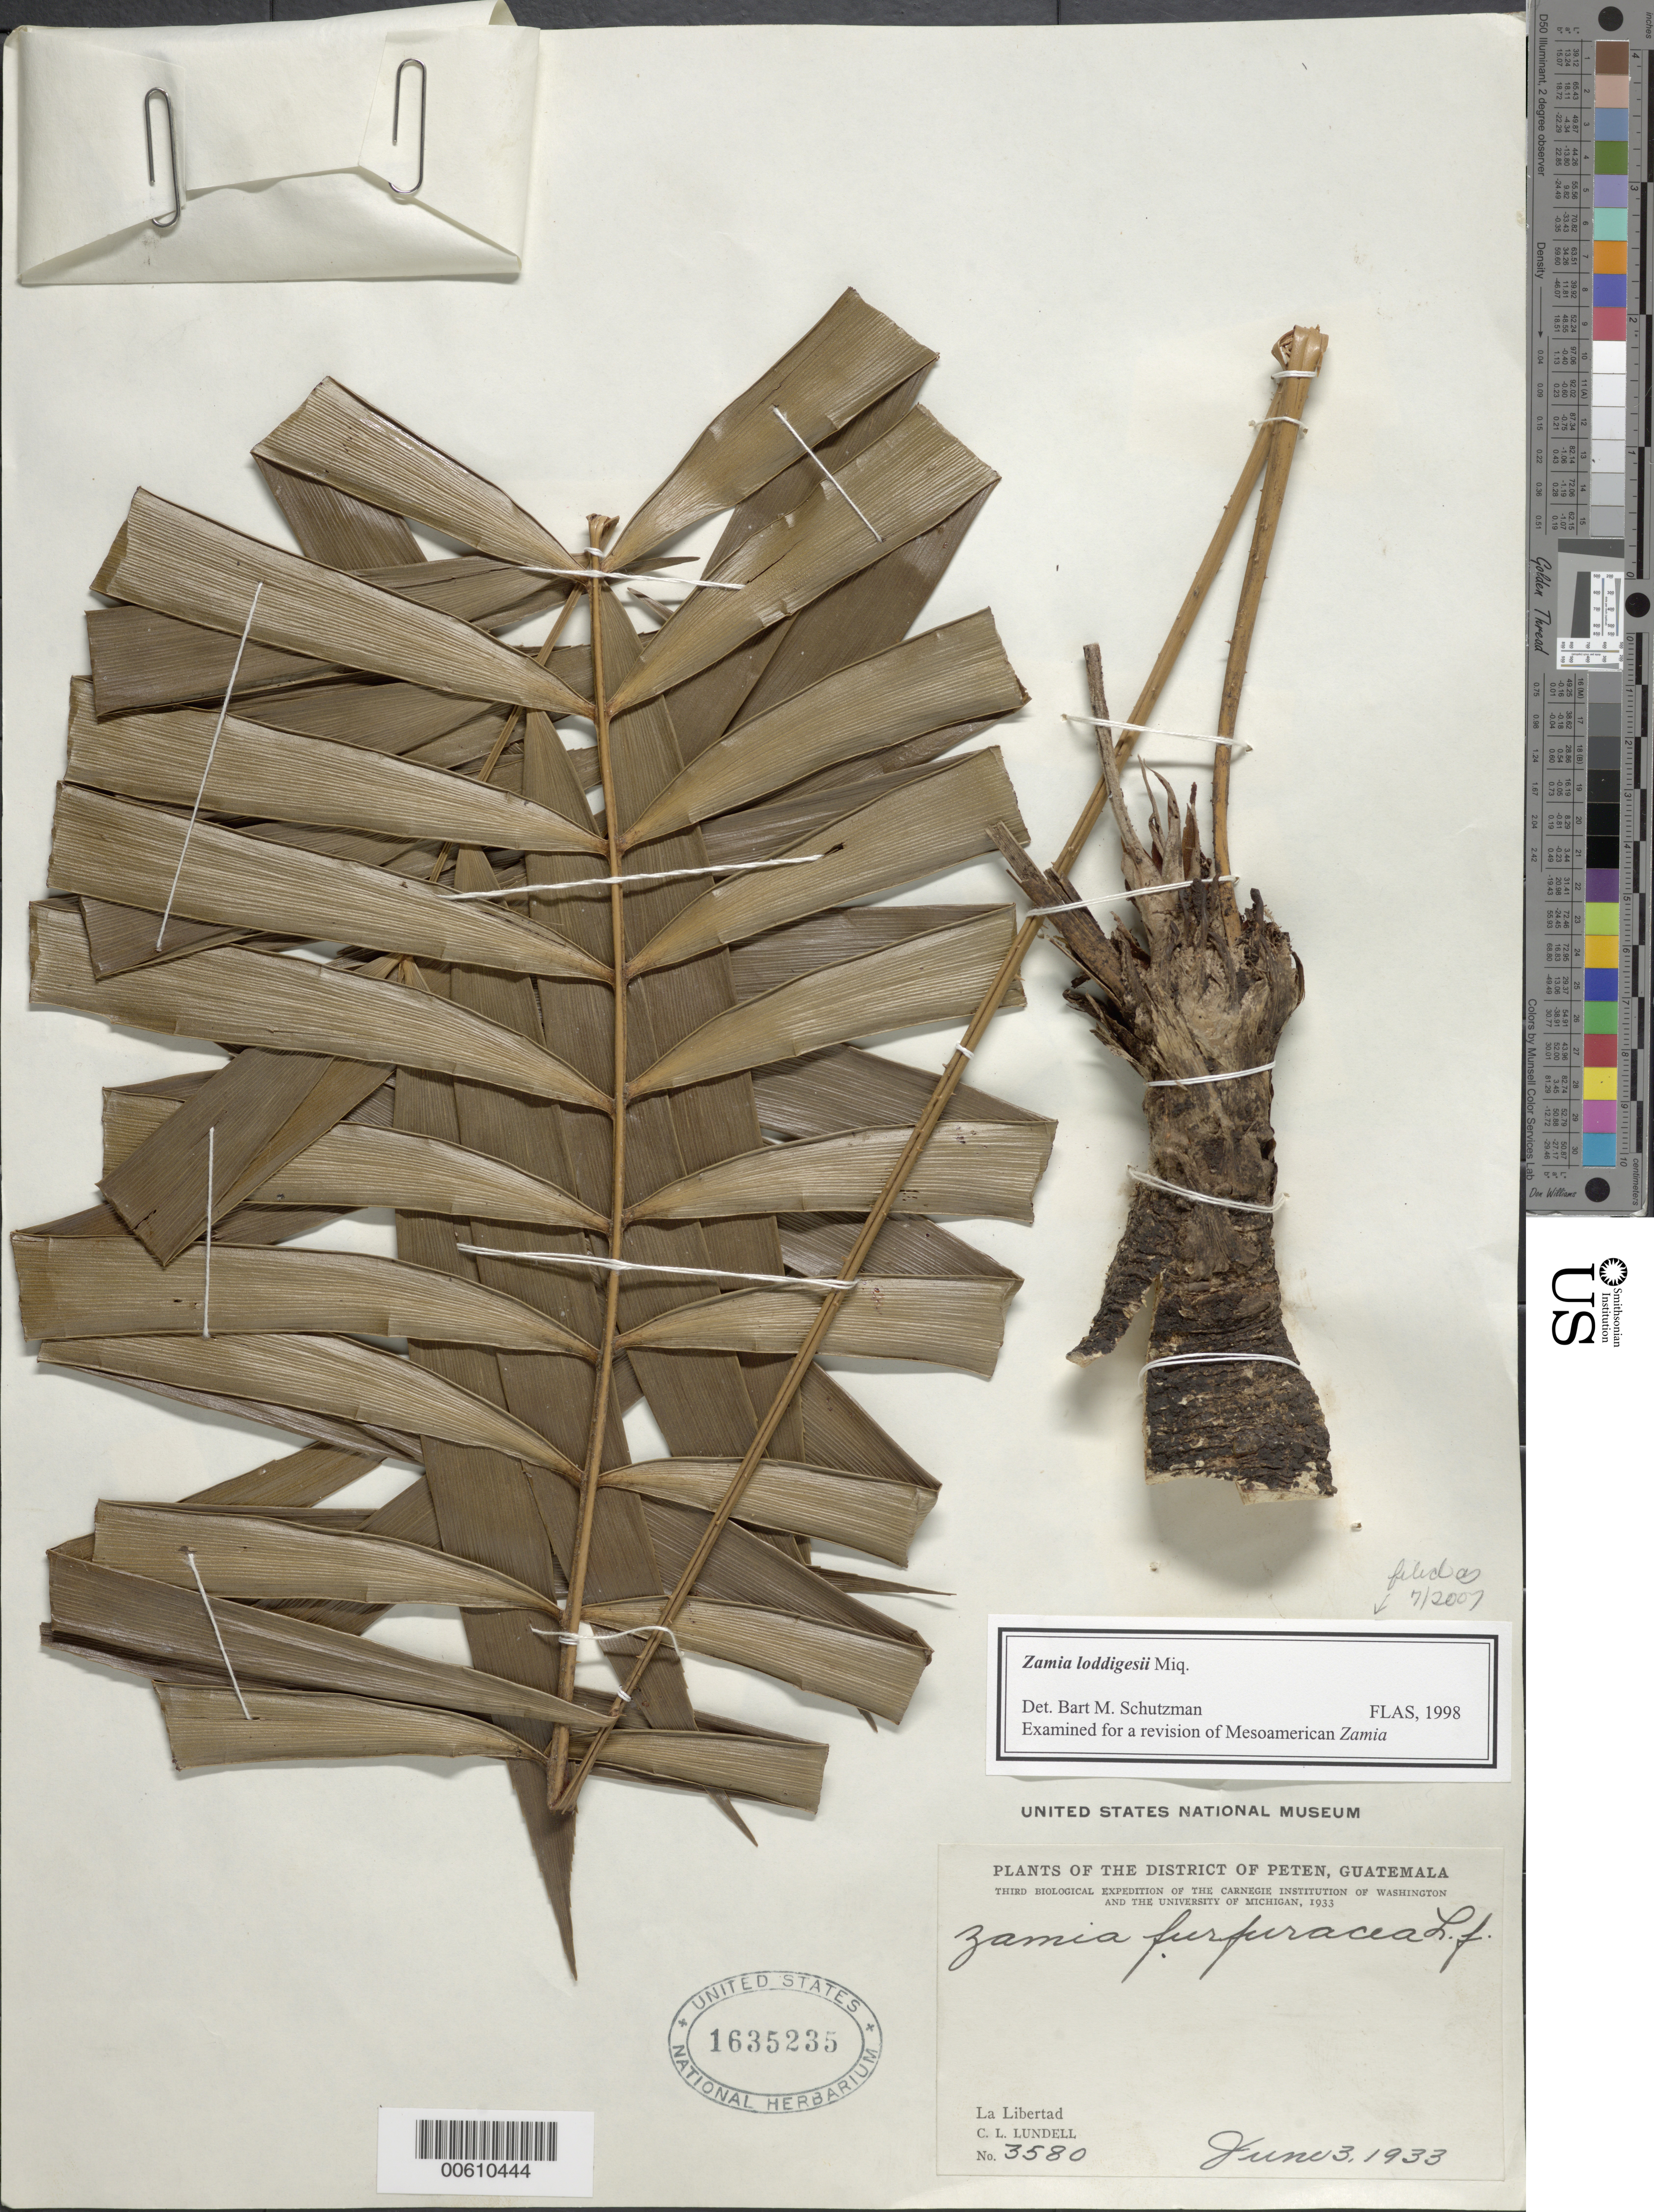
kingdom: Plantae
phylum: Tracheophyta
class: Cycadopsida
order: Cycadales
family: Zamiaceae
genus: Zamia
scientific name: Zamia loddigesii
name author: Miq.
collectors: C. L. Lundell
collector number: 3580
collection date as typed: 03 Jun 1933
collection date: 1933-06-03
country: Guatemala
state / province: El Petén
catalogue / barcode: US 1635235